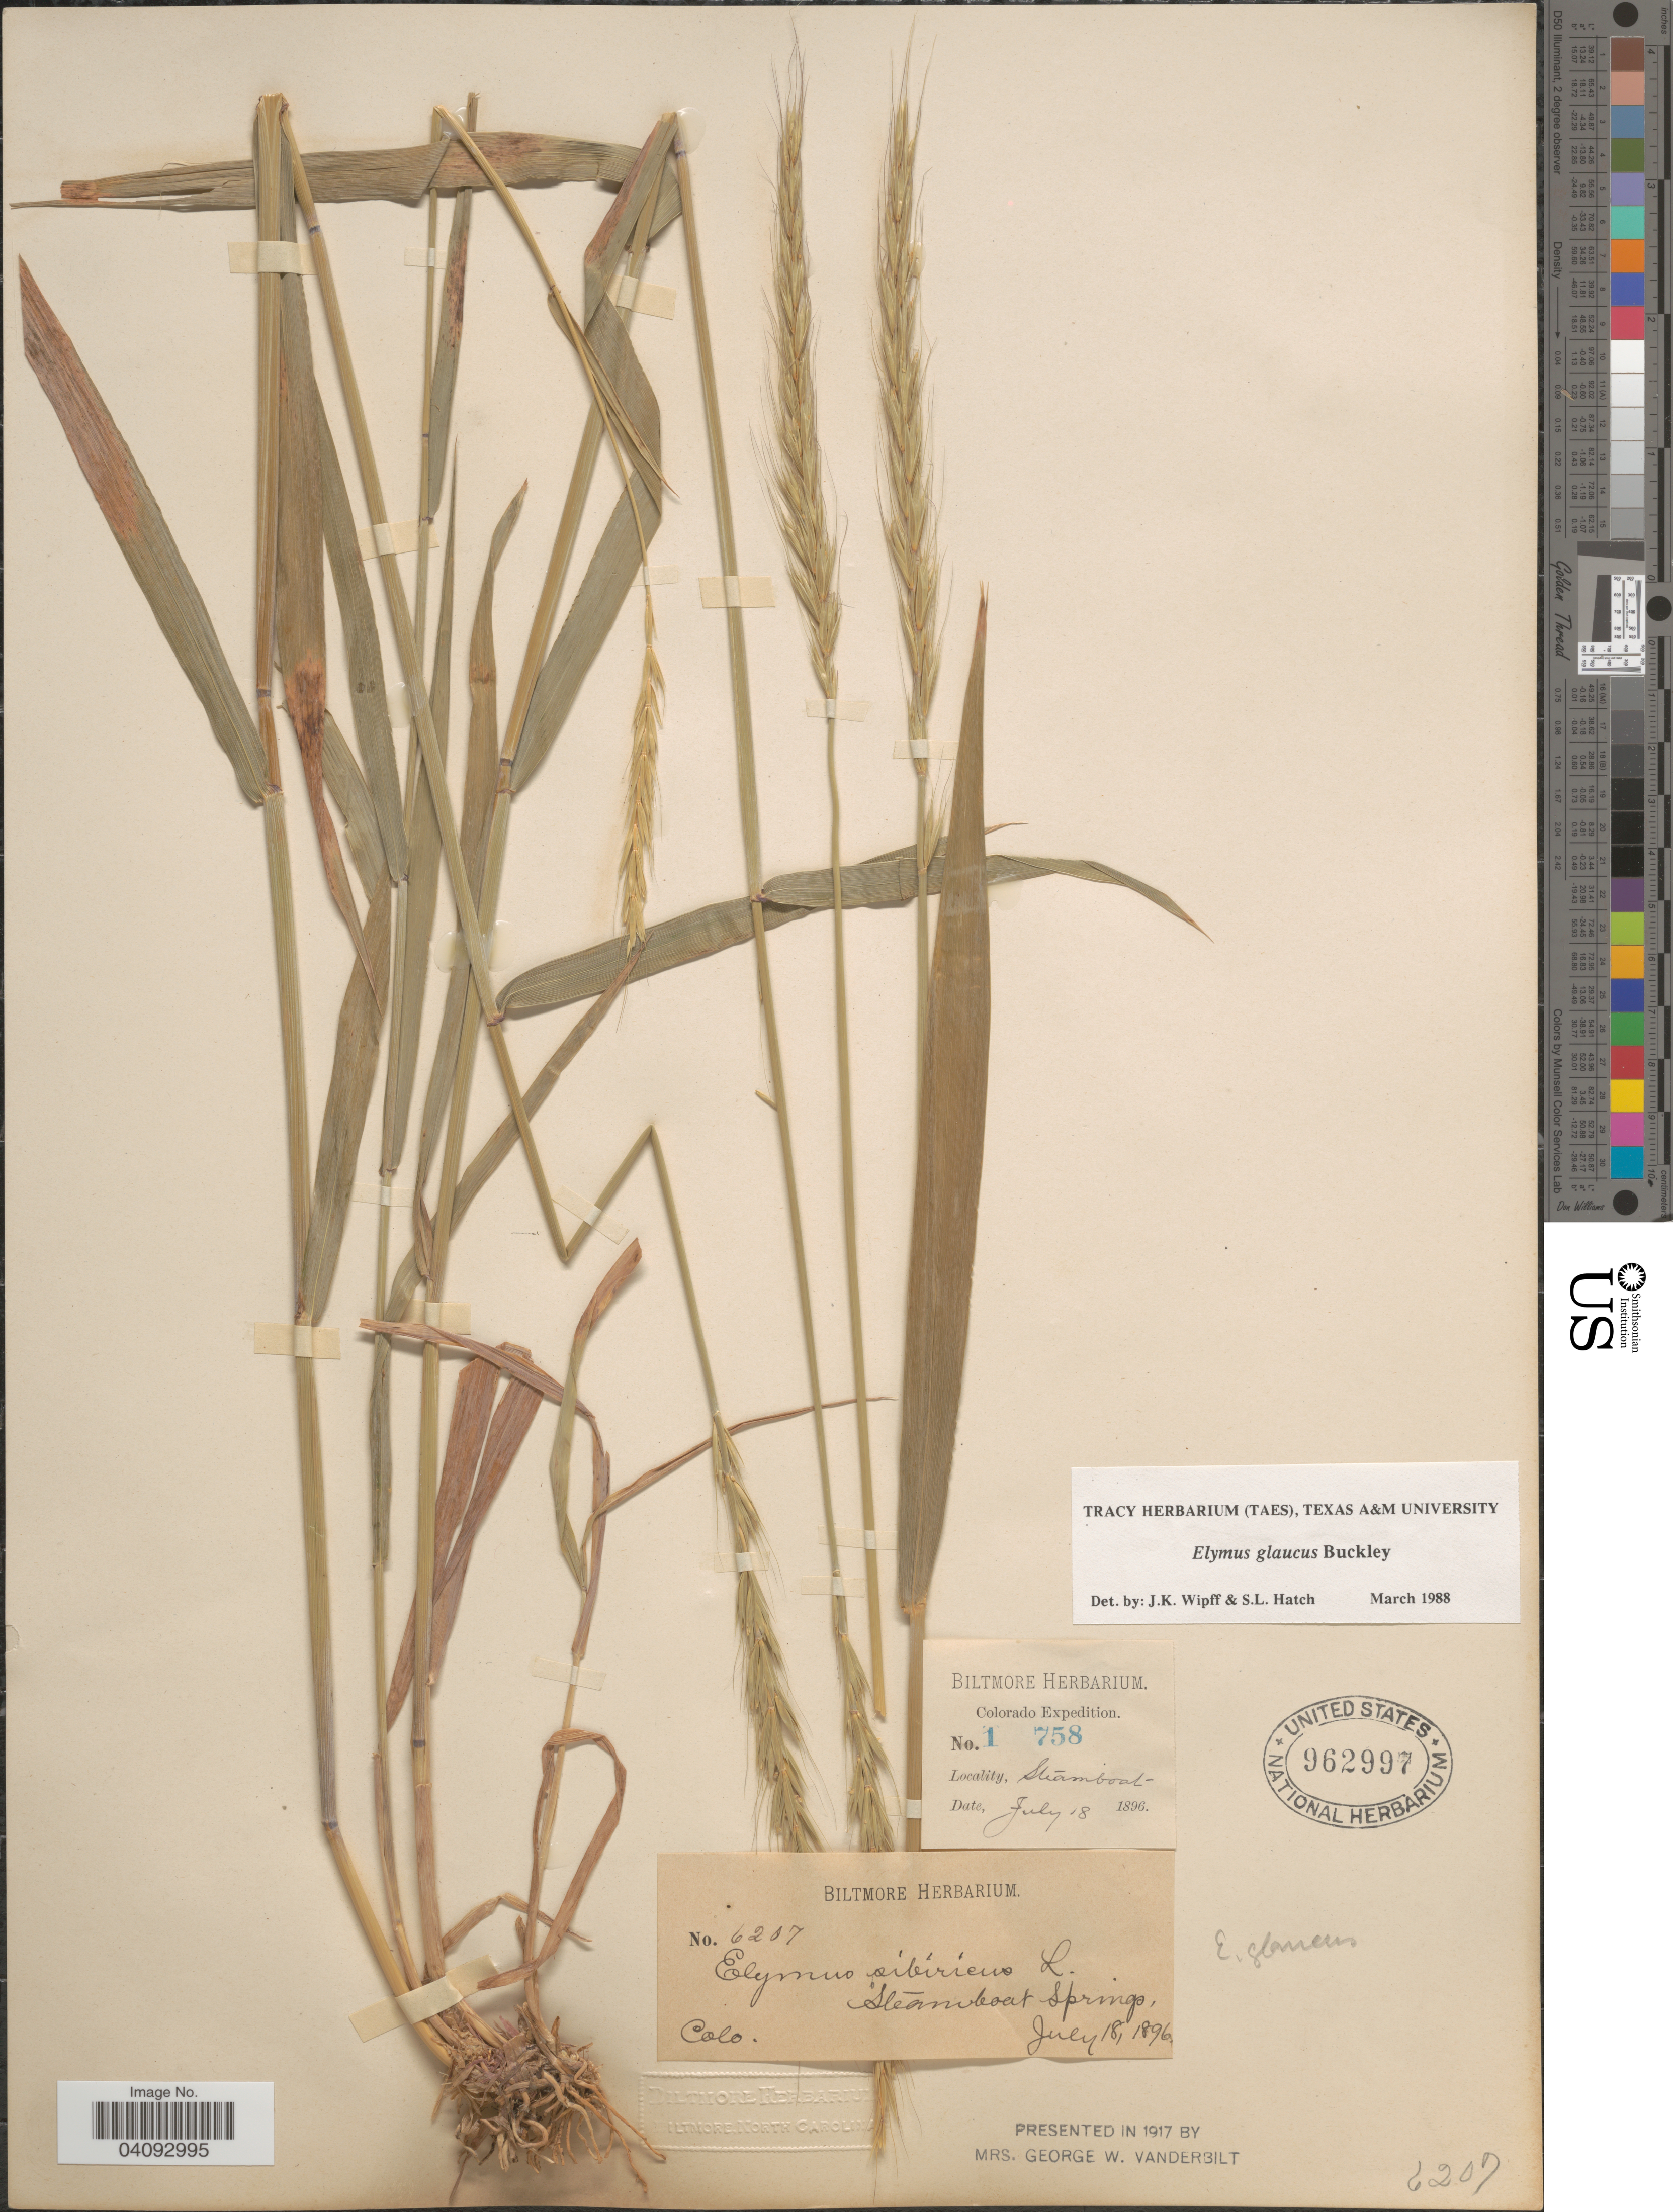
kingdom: Plantae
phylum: Tracheophyta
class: Liliopsida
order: Poales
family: Poaceae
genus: Elymus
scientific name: Elymus glaucus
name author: Buckley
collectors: ex herb. Biltmore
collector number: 6207/1758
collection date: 1896-07-18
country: United States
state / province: Colorado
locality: Colorado Expedition. Steamboat Springs.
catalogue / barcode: US 962997